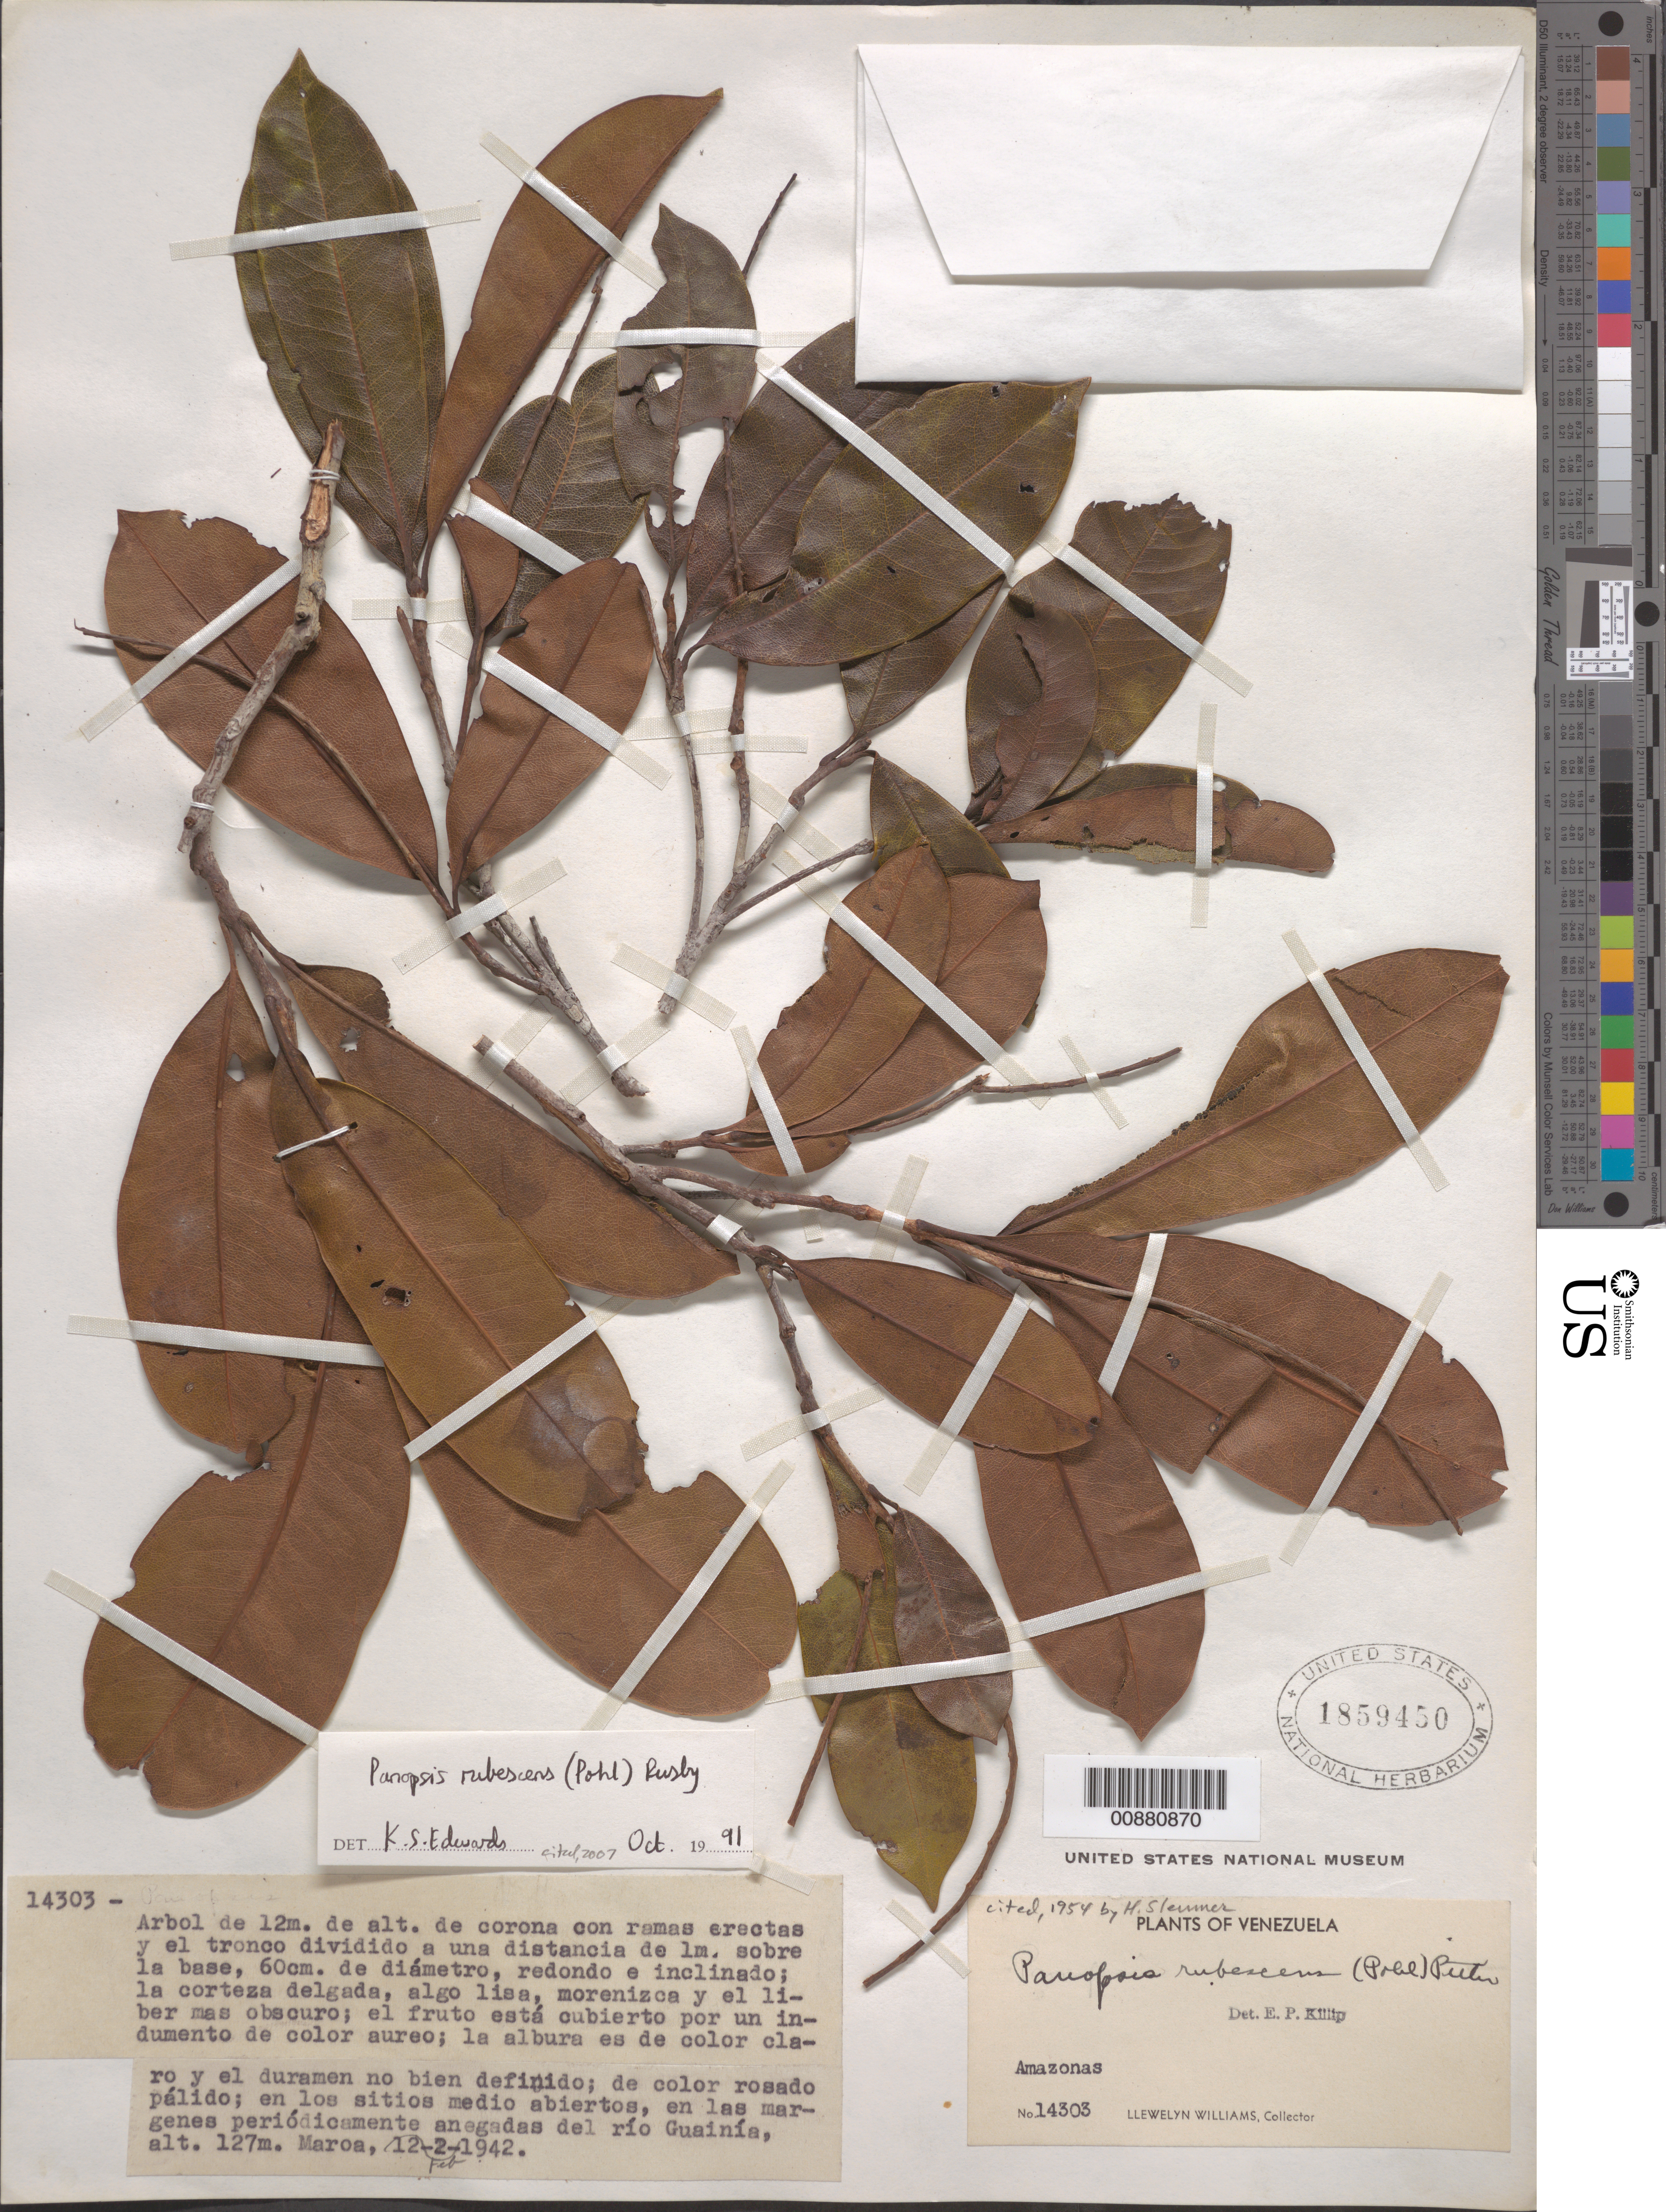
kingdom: Plantae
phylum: Tracheophyta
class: Magnoliopsida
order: Proteales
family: Proteaceae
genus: Panopsis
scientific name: Panopsis rubescens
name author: (Pohl) Pittier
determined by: Edwards, K. S.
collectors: Ll. Williams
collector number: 14303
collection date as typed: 12-Feb-42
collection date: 1942-02-12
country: Venezuela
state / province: Amazonas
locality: Maroa, Río Guainía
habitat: Margenes periodicamente anegadas del rio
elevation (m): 127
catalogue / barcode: US 1859450